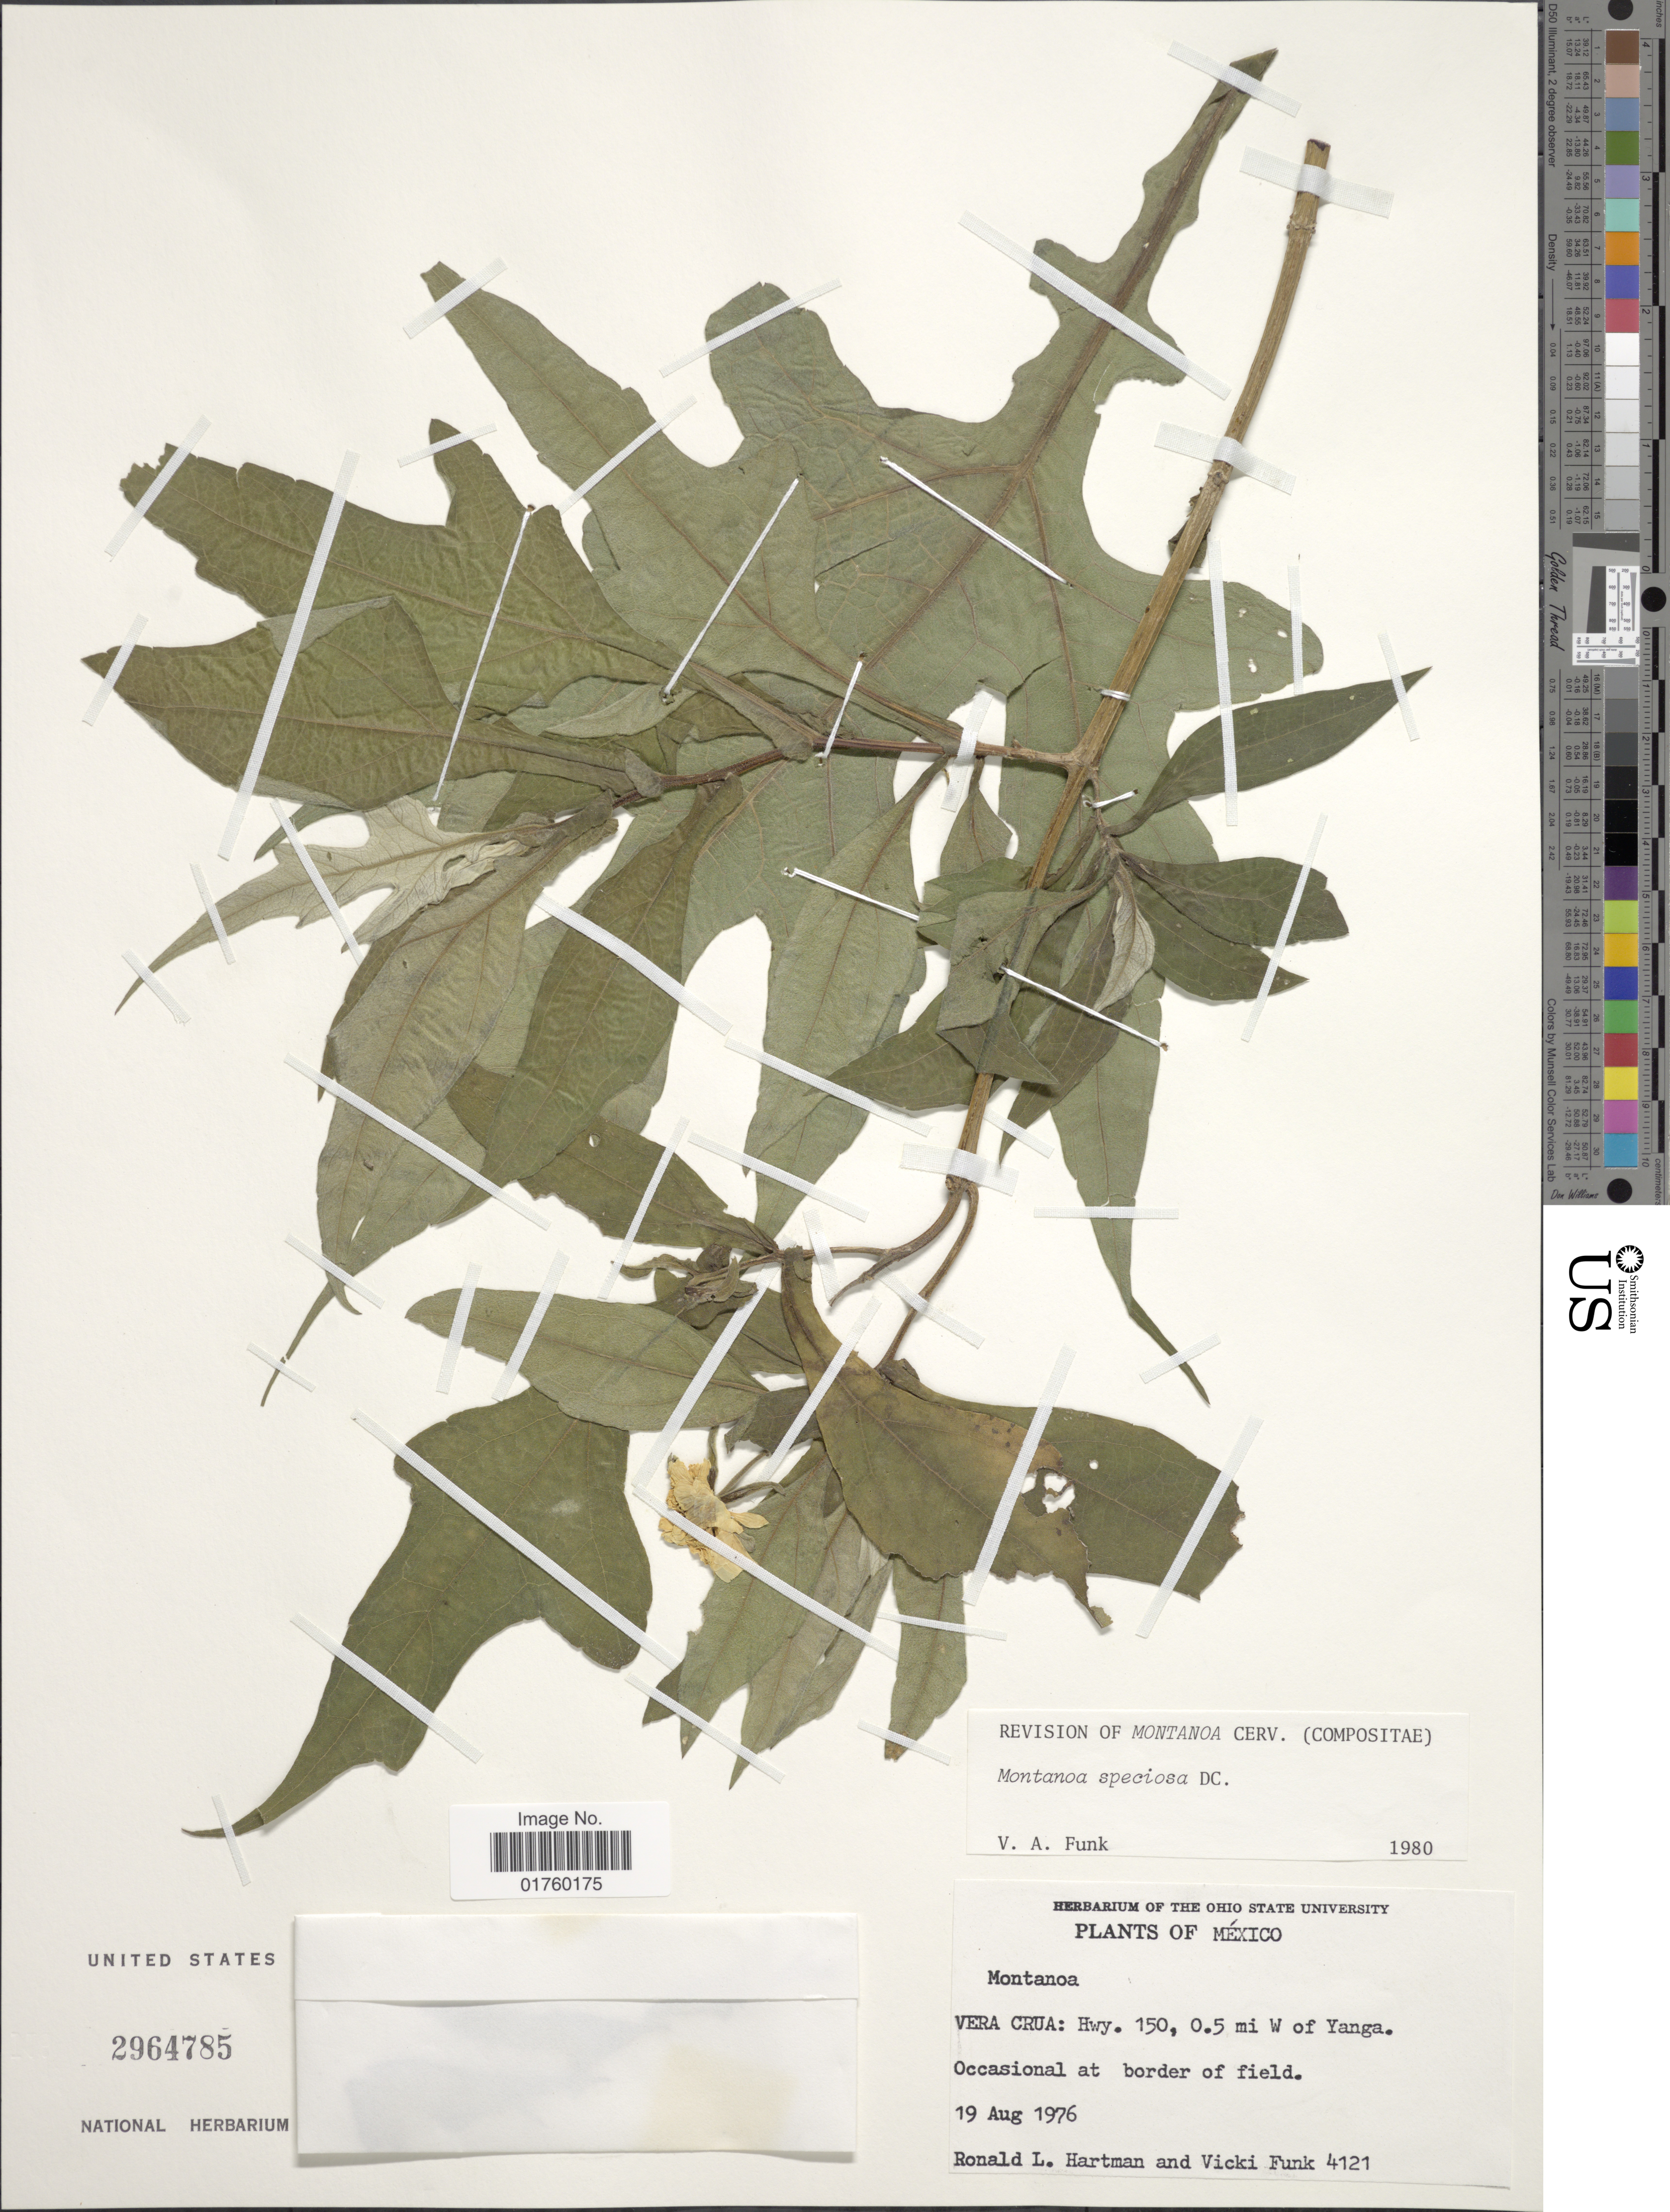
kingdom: Plantae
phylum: Tracheophyta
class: Magnoliopsida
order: Asterales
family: Asteraceae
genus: Montanoa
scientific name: Montanoa speciosa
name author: (DC.) Sch. Bip. ex K. Koch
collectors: R. Hartman & V. Funk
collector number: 4121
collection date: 1976-08-19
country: Mexico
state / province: Veracruz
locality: Hwy. 150, 0.5 mi W of Yanga.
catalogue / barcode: US 2964785